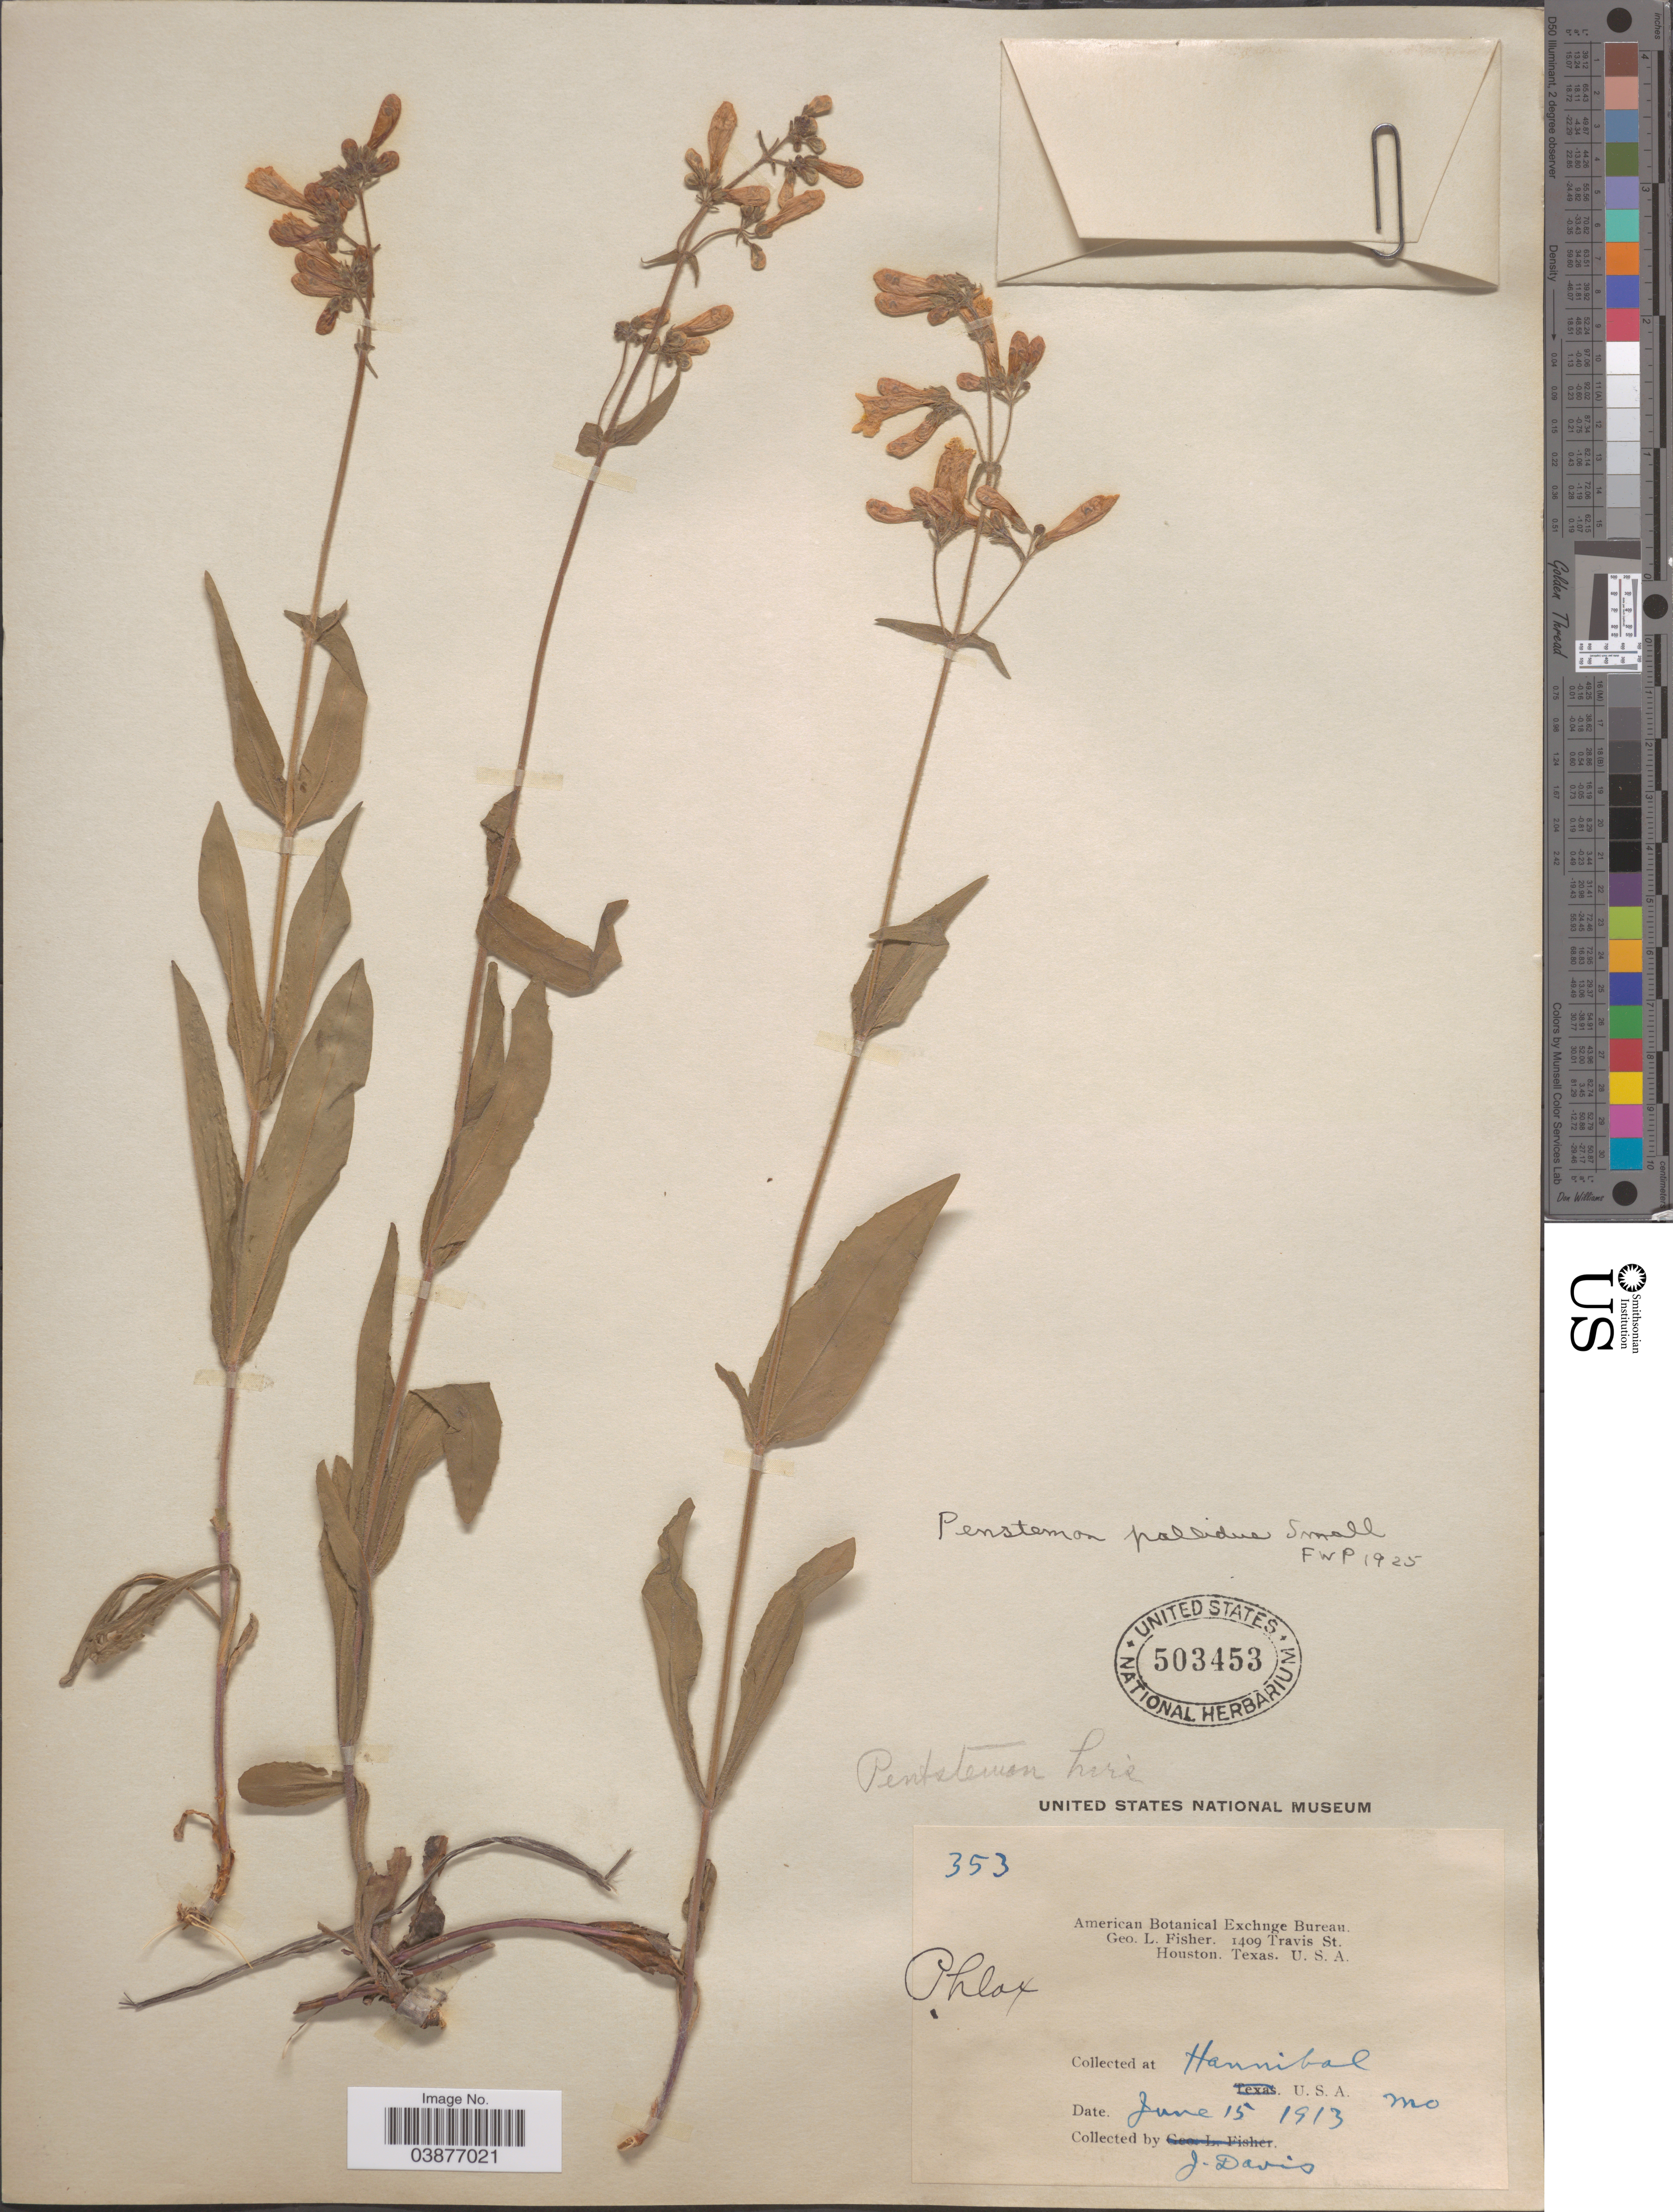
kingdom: Plantae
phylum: Tracheophyta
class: Magnoliopsida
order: Lamiales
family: Plantaginaceae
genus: Penstemon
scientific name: Penstemon pallidus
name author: Small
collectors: J. Davis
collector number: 353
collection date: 1913-06-15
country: United States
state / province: Missouri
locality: Hannibal.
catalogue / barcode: US 503453